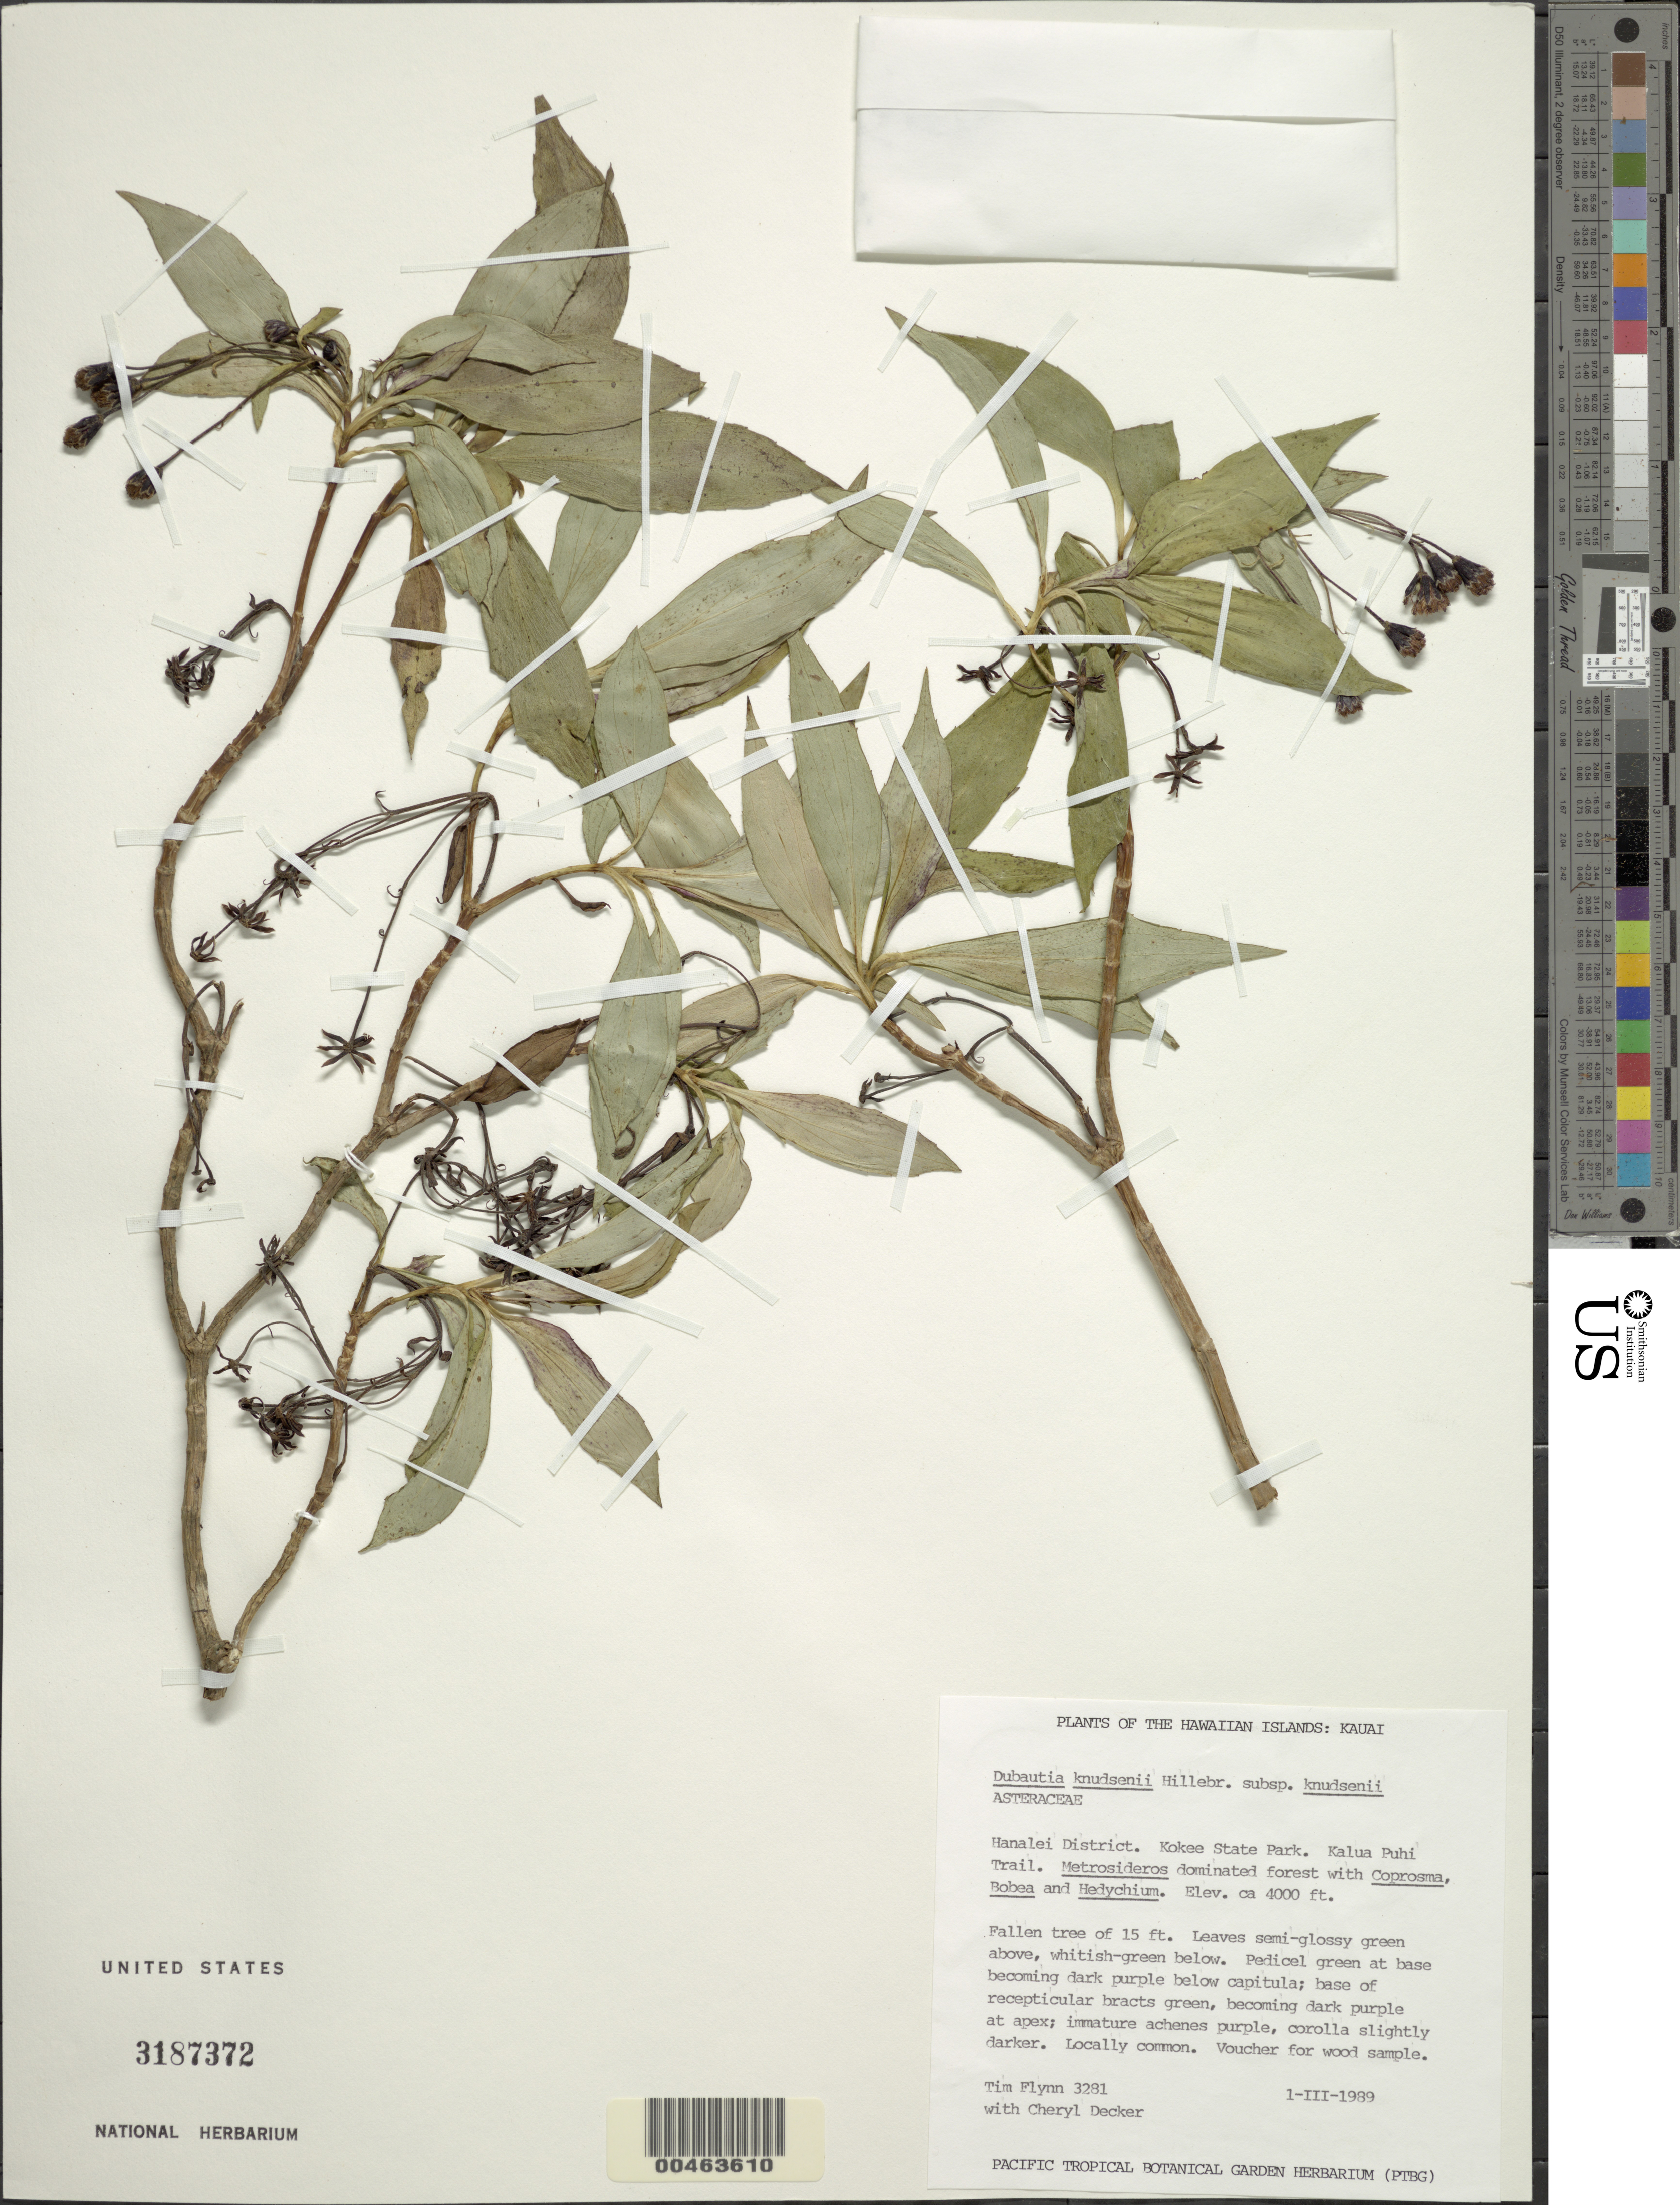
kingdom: Plantae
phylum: Tracheophyta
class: Magnoliopsida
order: Asterales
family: Asteraceae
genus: Dubautia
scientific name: Dubautia knudsenii subsp. knudsenii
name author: Hillebr.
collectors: T. W. Flynn & C. Decker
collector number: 3281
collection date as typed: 1 Mar 1989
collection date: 1989-03-01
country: United States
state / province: Hawaii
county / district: Kauai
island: Kaua'i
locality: Hanalei District. Kokee State Park. Kalua Puhi Trail.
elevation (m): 1219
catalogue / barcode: US 3187372